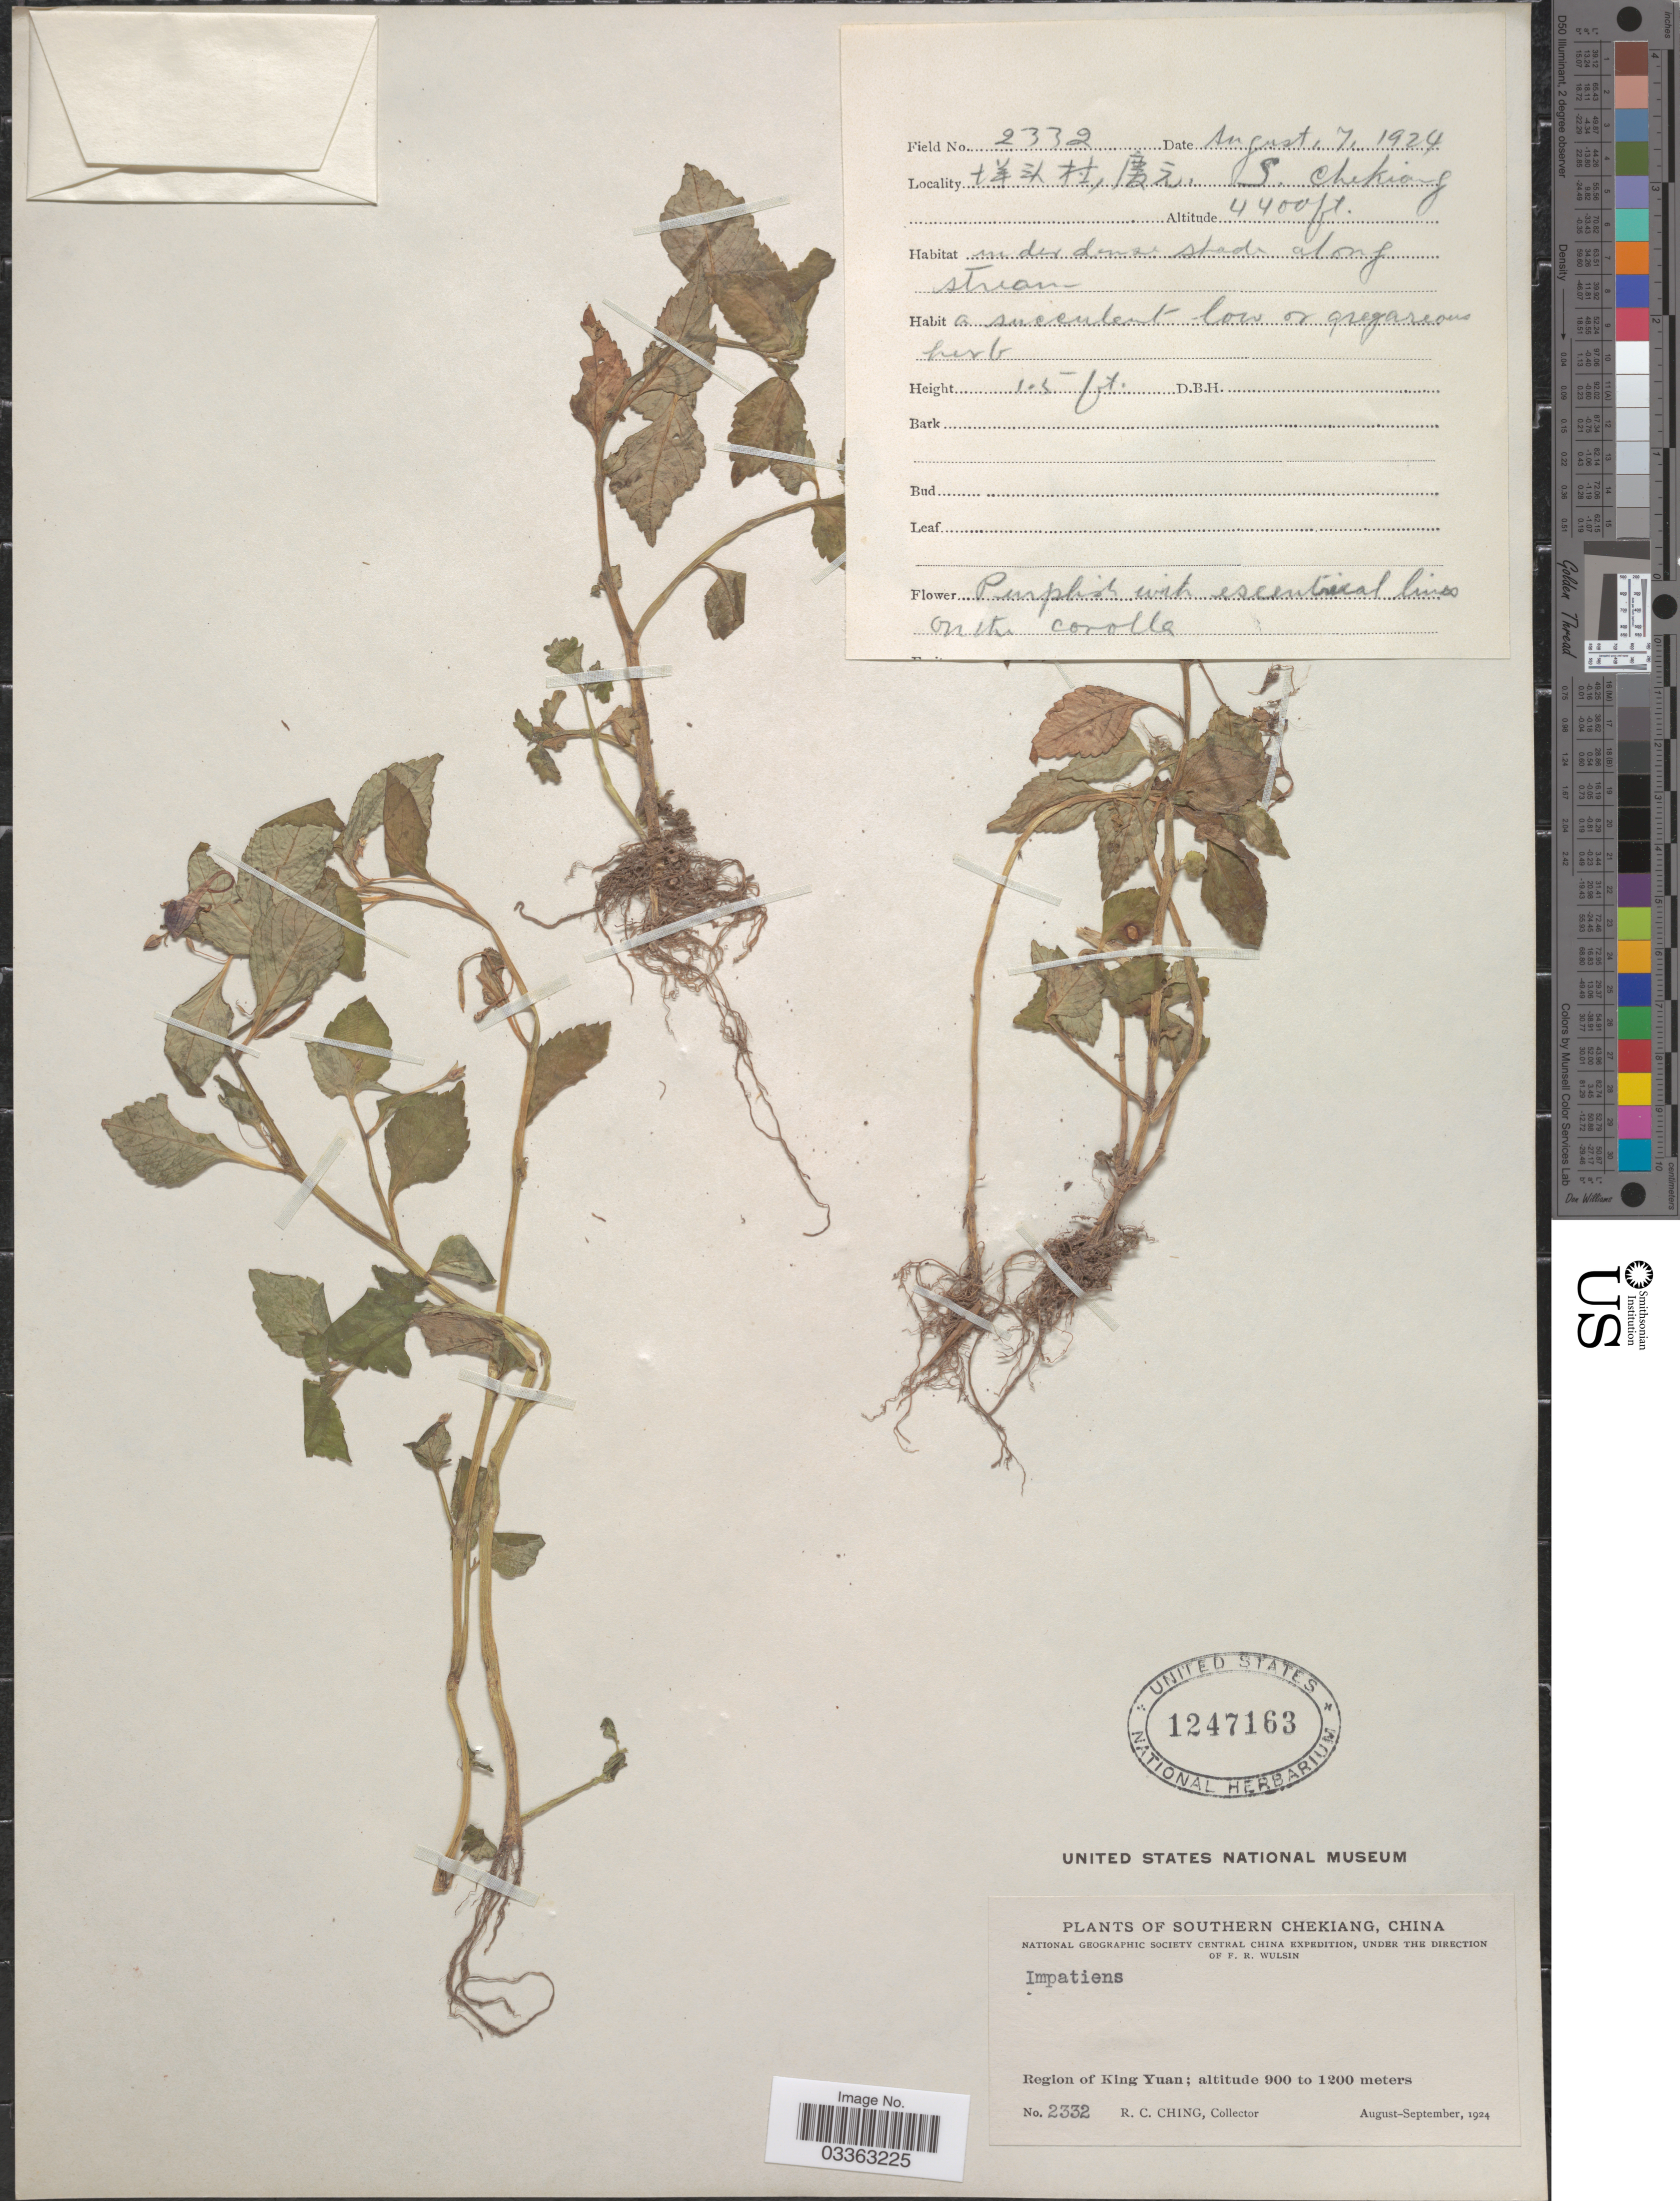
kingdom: Plantae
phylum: Tracheophyta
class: Magnoliopsida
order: Ericales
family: Balsaminaceae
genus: Impatiens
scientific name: Impatiens sp.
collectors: R. C. Ching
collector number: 2332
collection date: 1924-08-07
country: China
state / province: Zhejiang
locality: S. Chekiang. Region of King Yuan.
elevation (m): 1341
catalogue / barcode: US 1247163